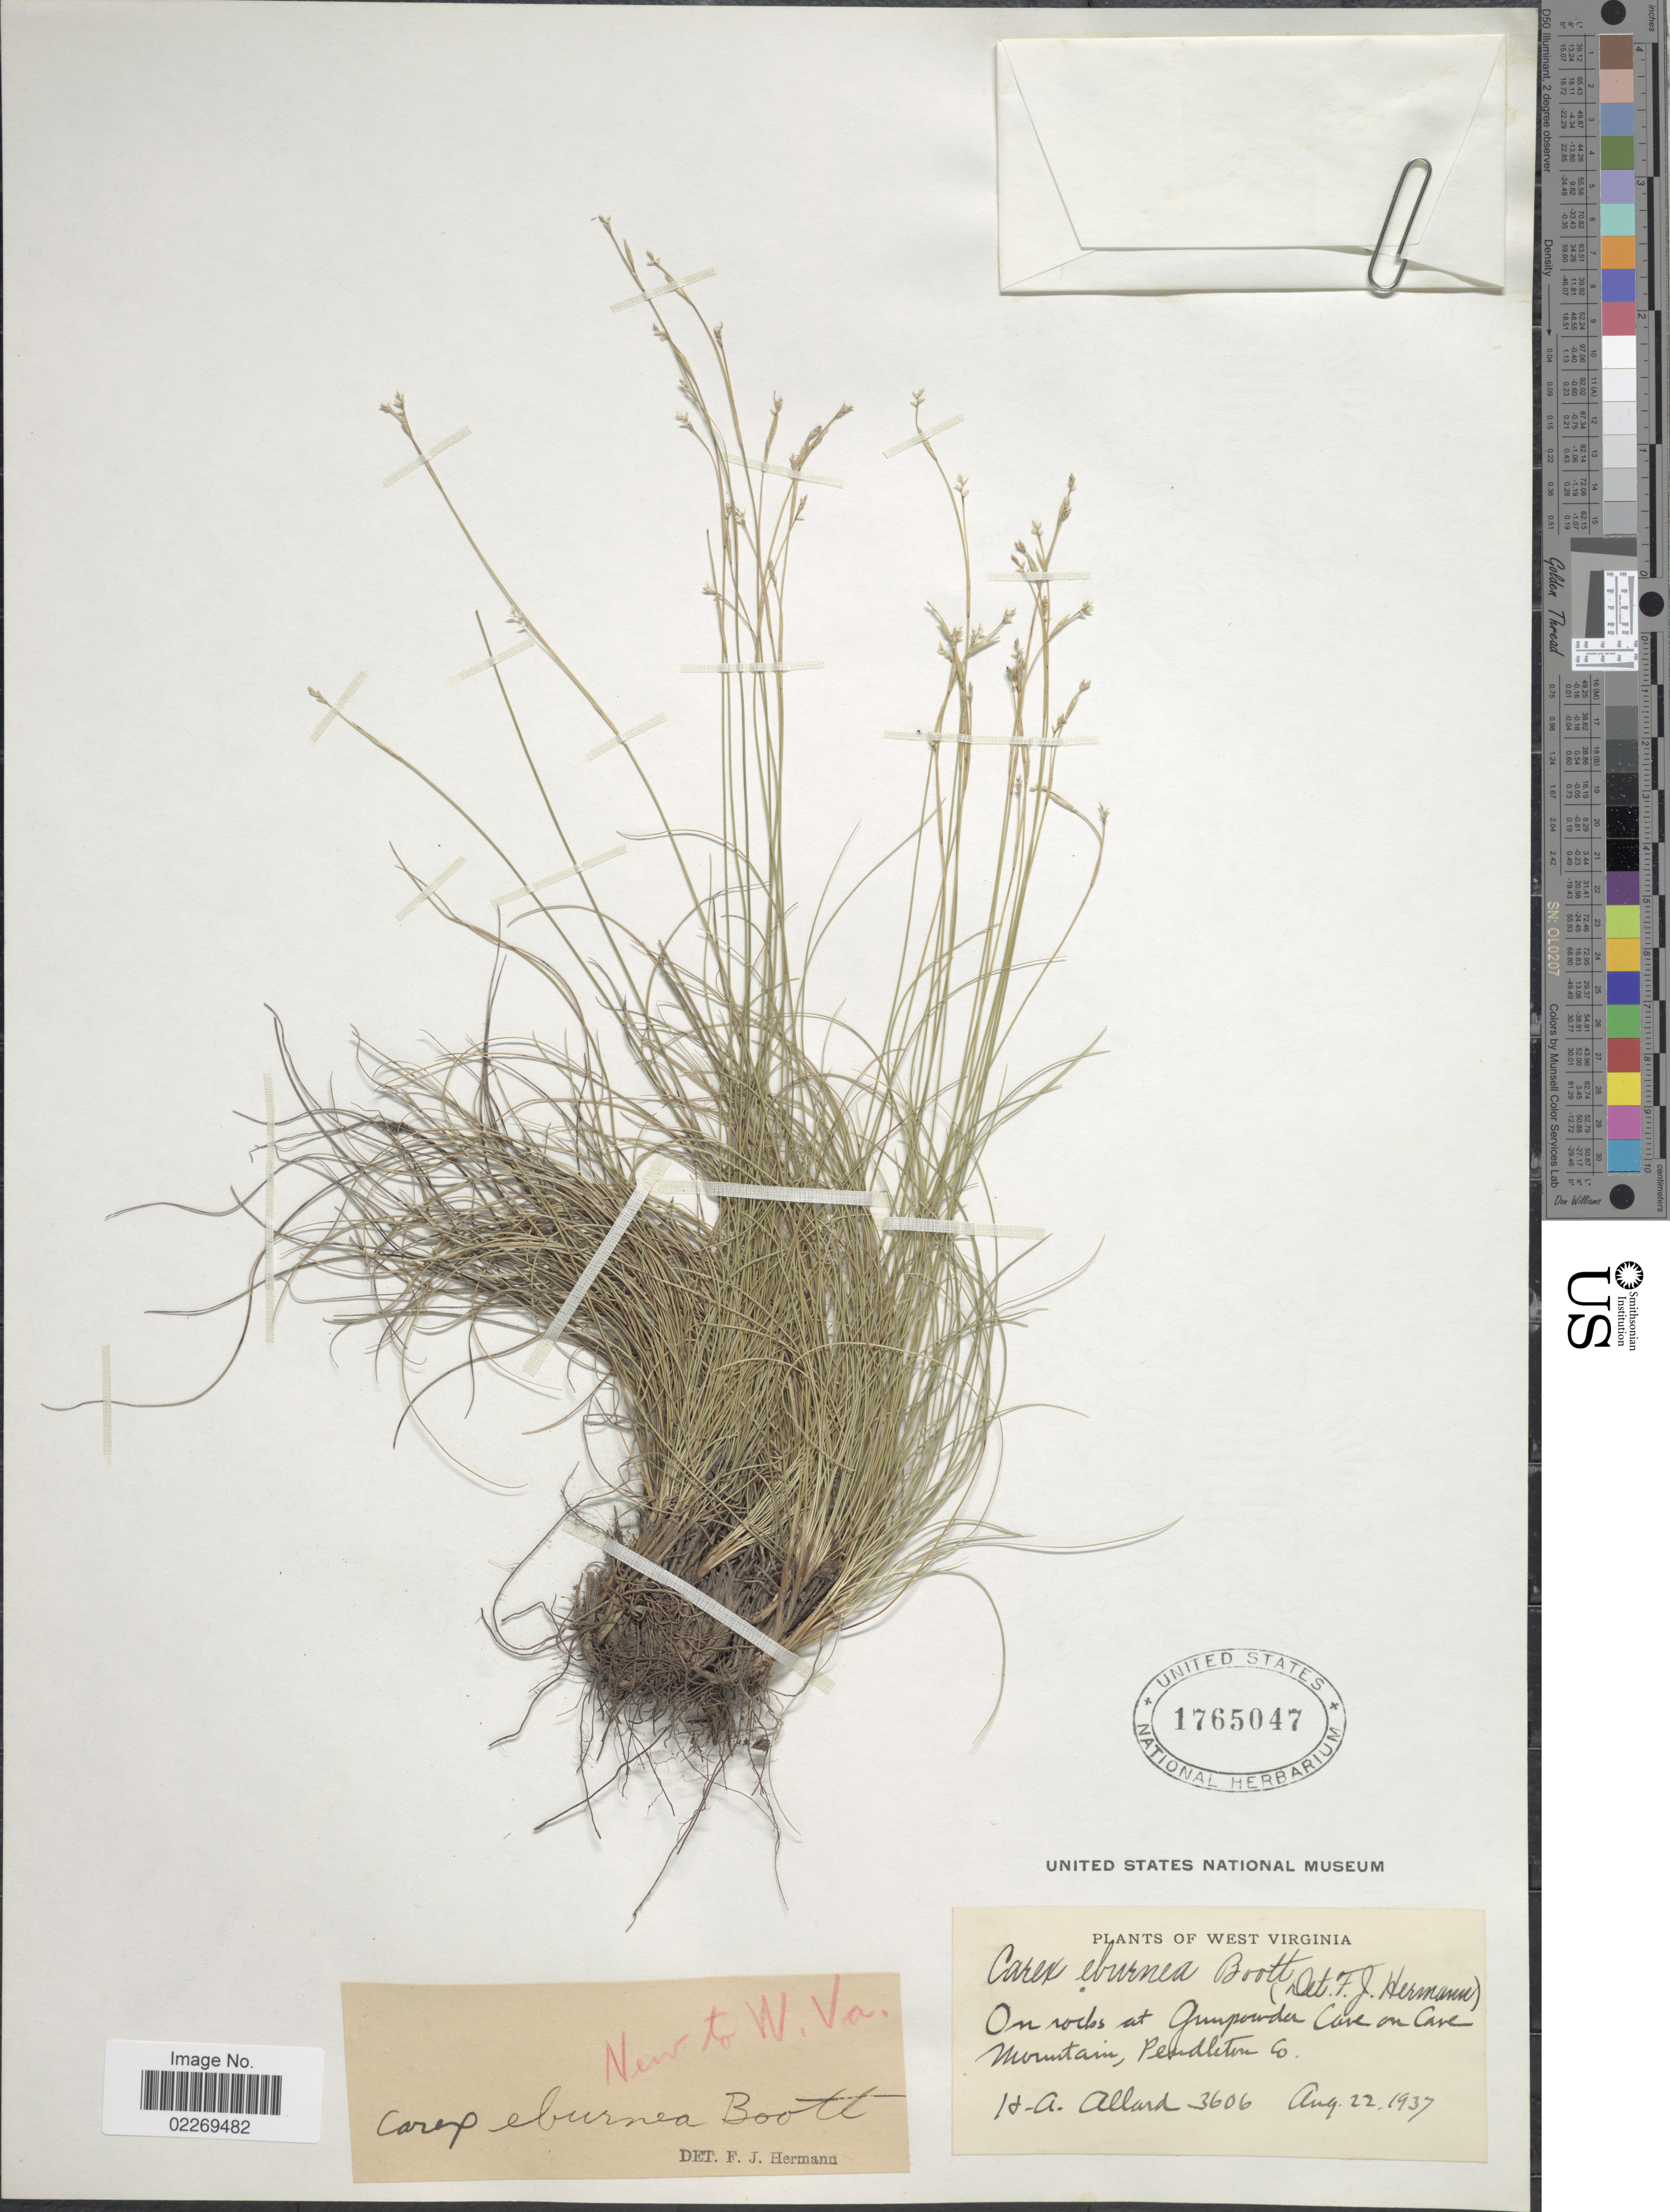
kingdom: Plantae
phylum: Tracheophyta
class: Liliopsida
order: Poales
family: Cyperaceae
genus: Carex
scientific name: Carex eburnea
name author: Boott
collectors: H. A. Allard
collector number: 3606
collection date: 1937-08-22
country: United States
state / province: West Virginia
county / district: Pendleton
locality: At Gunpowder Cave in Cabve Mountain, Pendleton Co.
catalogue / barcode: US 1765047